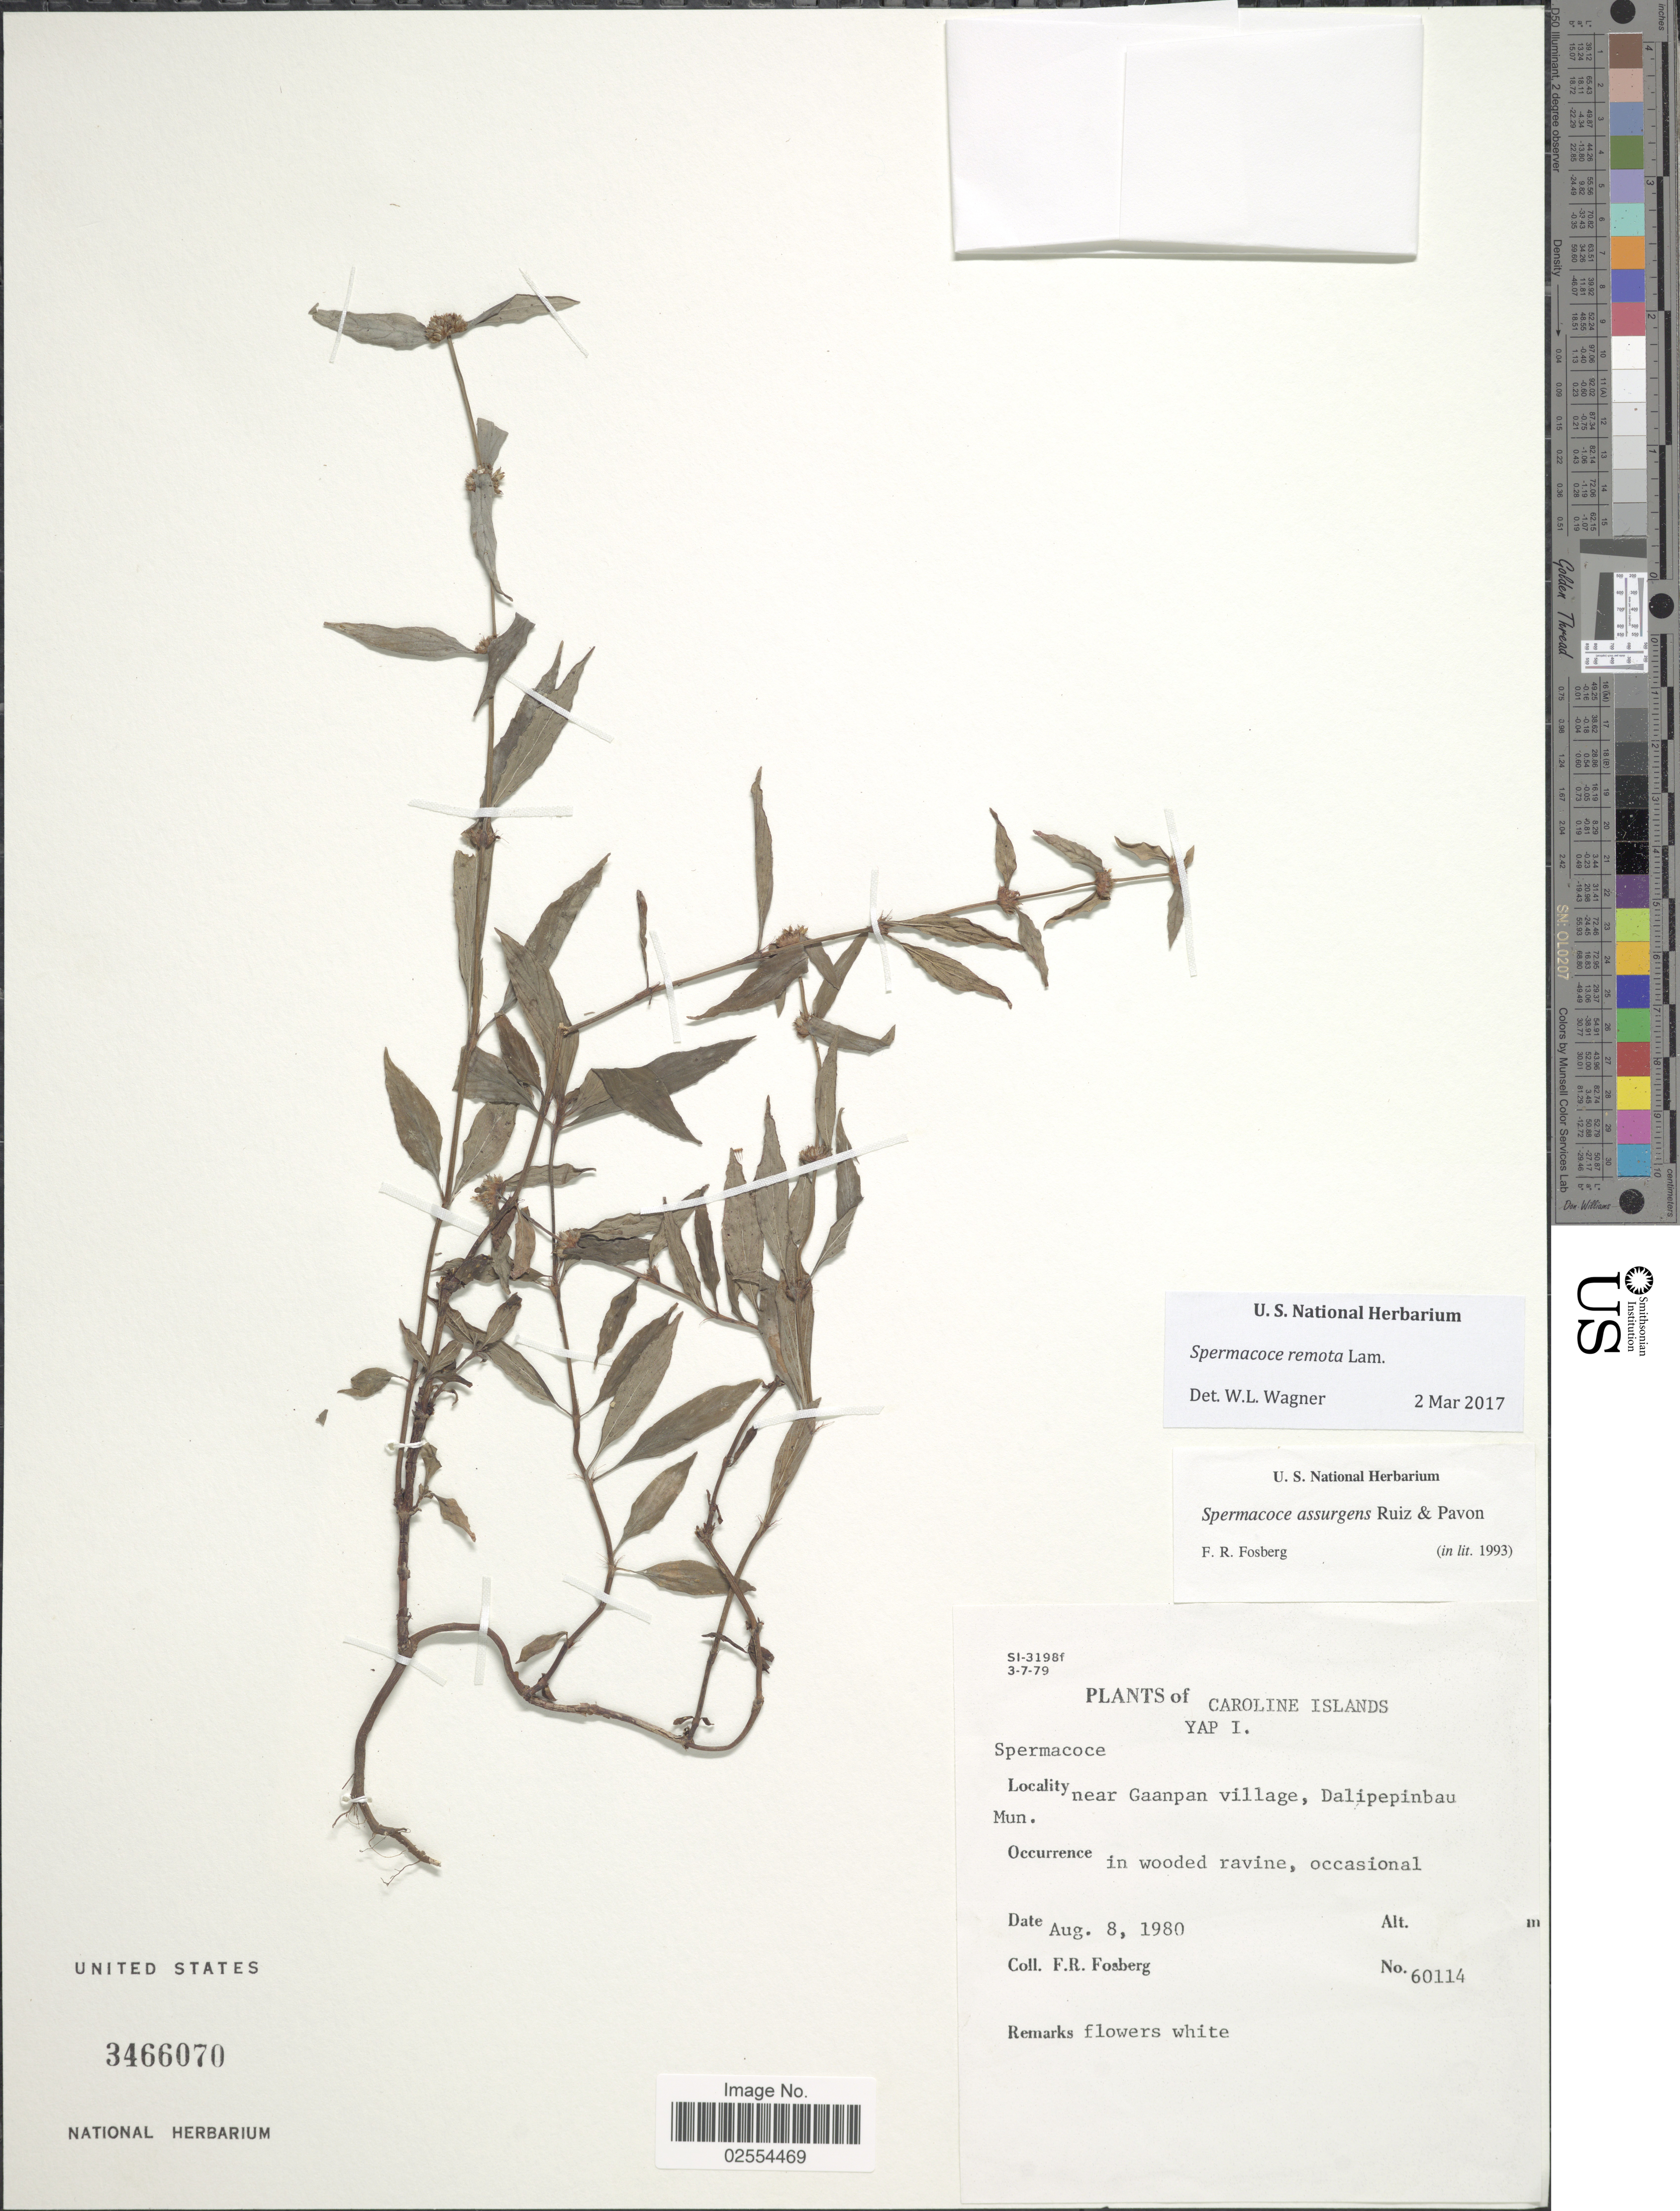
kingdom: Plantae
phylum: Tracheophyta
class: Magnoliopsida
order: Gentianales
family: Rubiaceae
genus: Spermacoce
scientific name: Spermacoce remota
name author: Lam.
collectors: F. R. Fosberg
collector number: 60114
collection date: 1980-08-08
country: Micronesia, Federated States of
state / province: Yap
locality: Caroline Islands, Yap I., near Gaanpan village, Dalipepinbau, in wooded ravine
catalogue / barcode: US 3466070